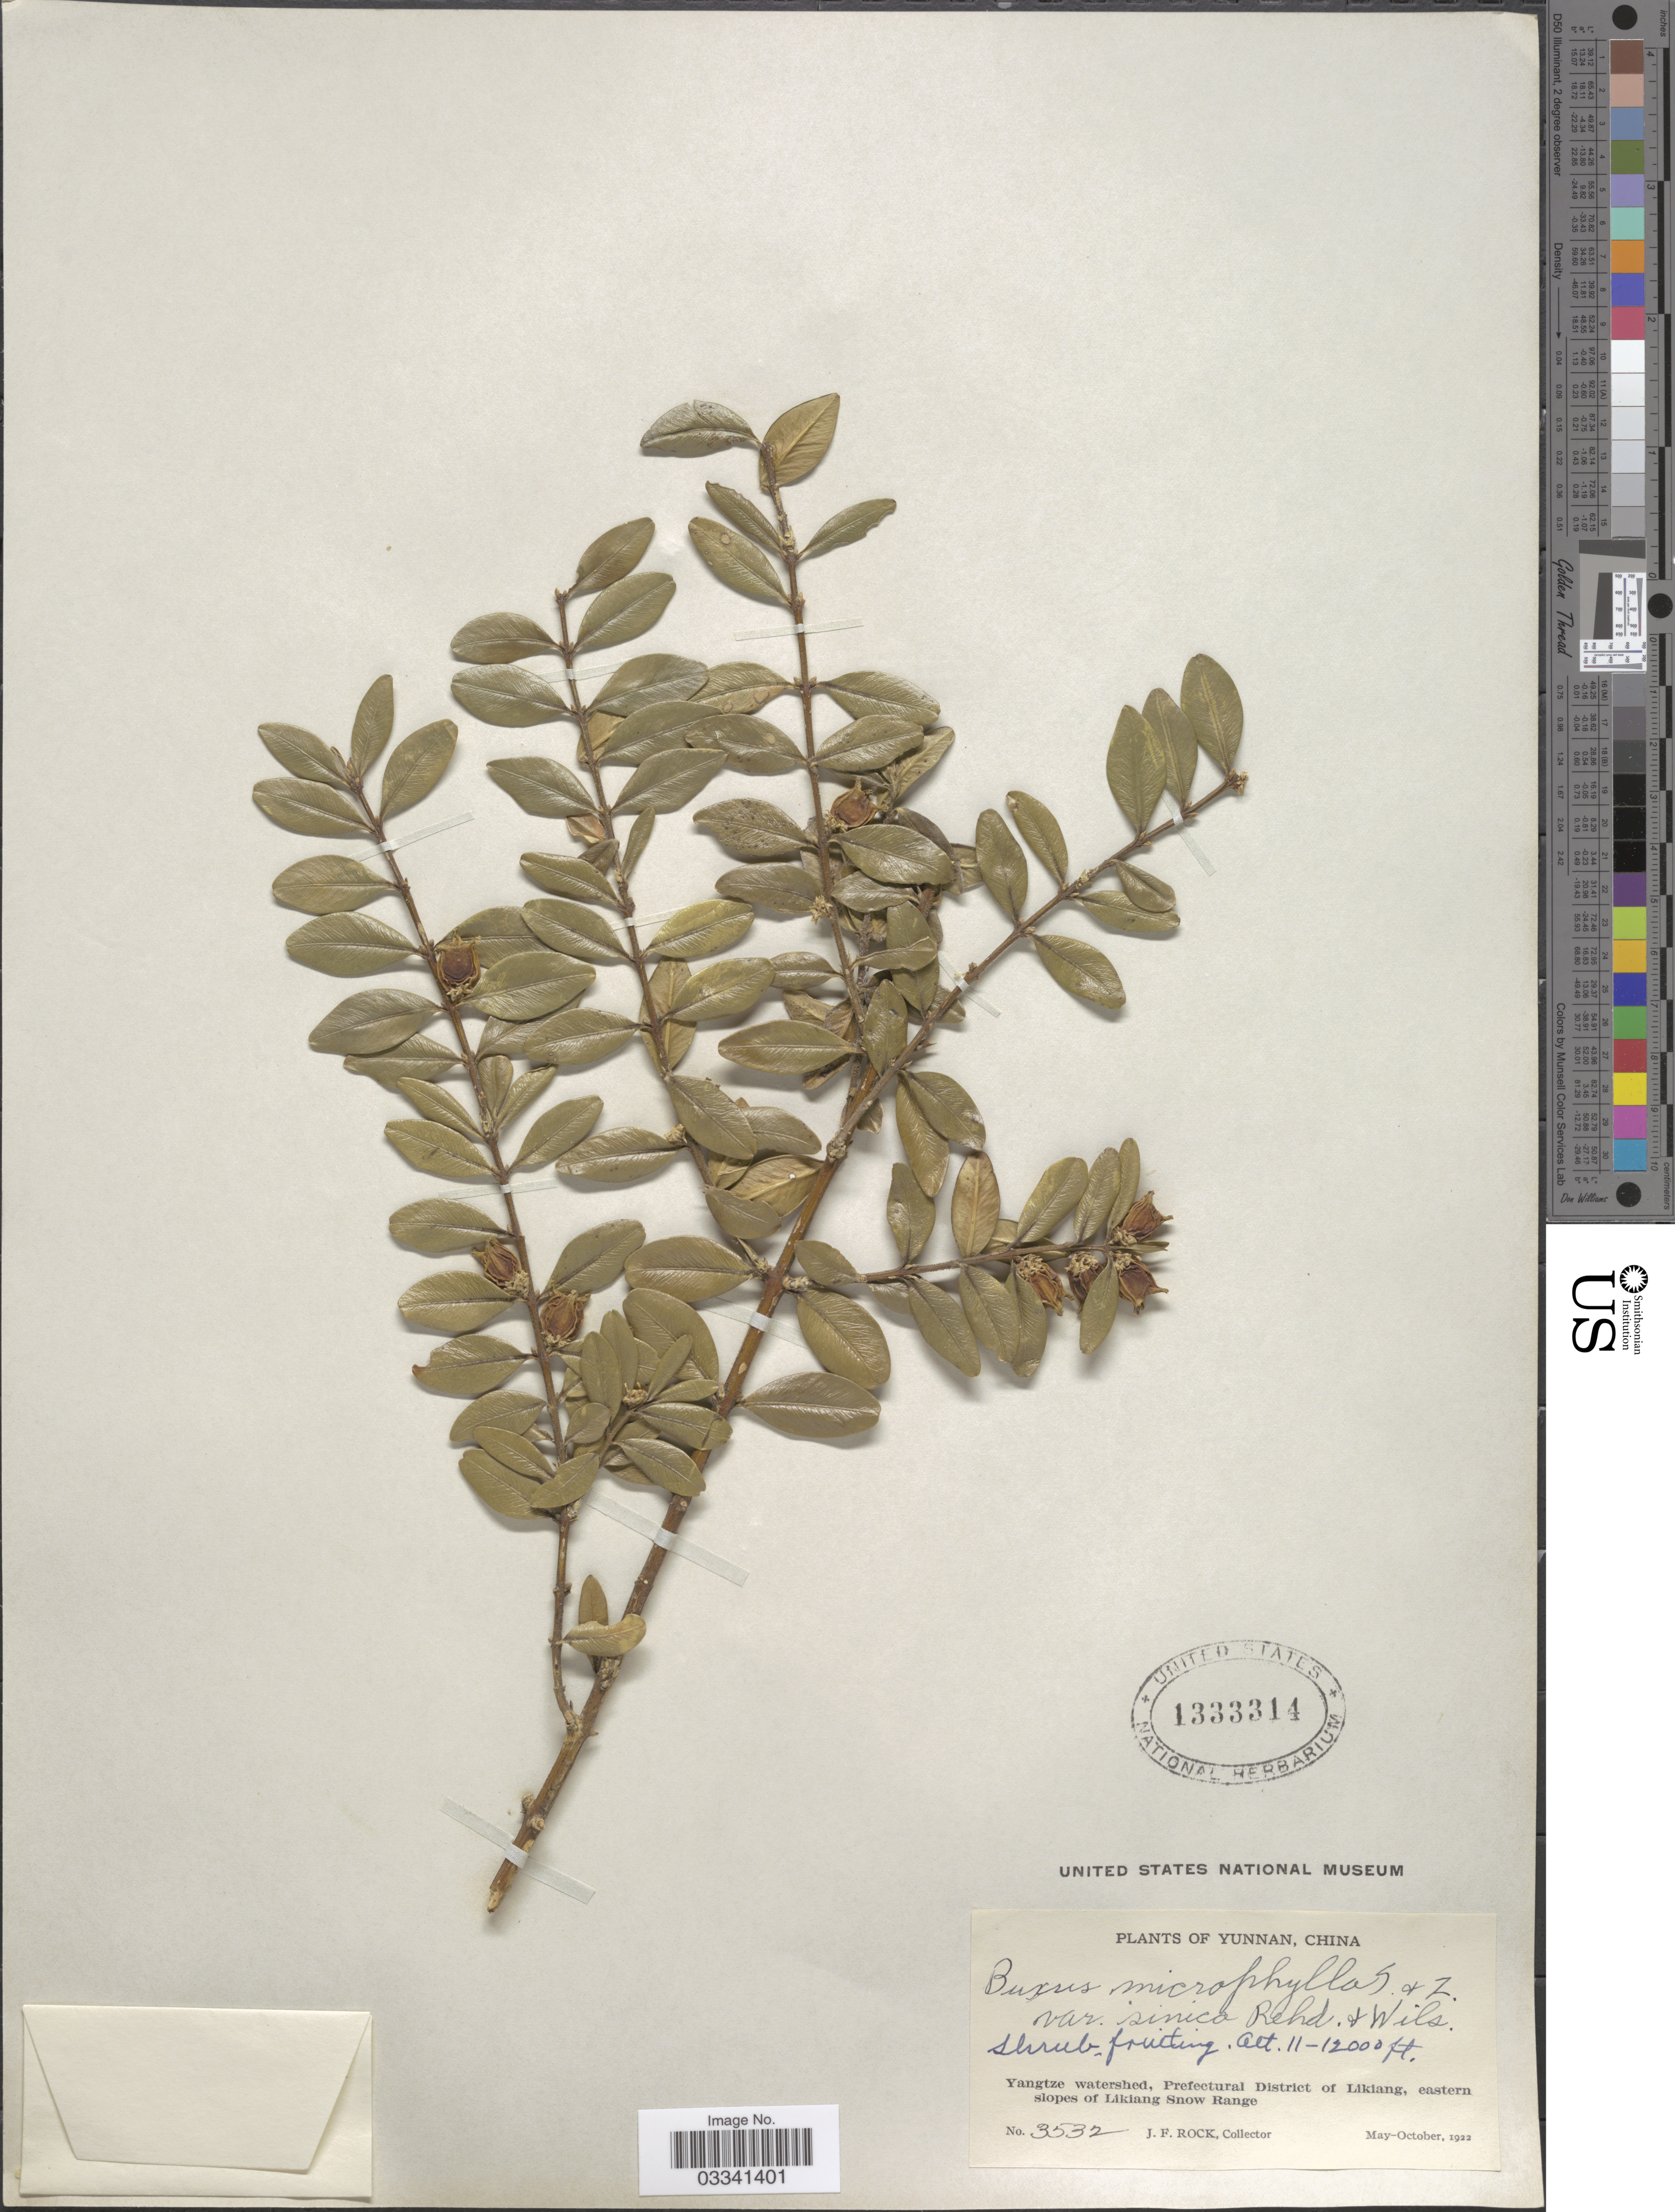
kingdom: Plantae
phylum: Tracheophyta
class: Magnoliopsida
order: Buxales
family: Buxaceae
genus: Buxus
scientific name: Buxus microphylla var. sinica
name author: Rehder & E.H. Wilson in Sarg.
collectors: J. Rock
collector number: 3532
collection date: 1922-05/1922-10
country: China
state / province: Yunnan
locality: Yangtze watershed, Prefectural District of Likiang, eastern slopes of Likiang Snow Range.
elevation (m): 3353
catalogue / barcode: US 1333314